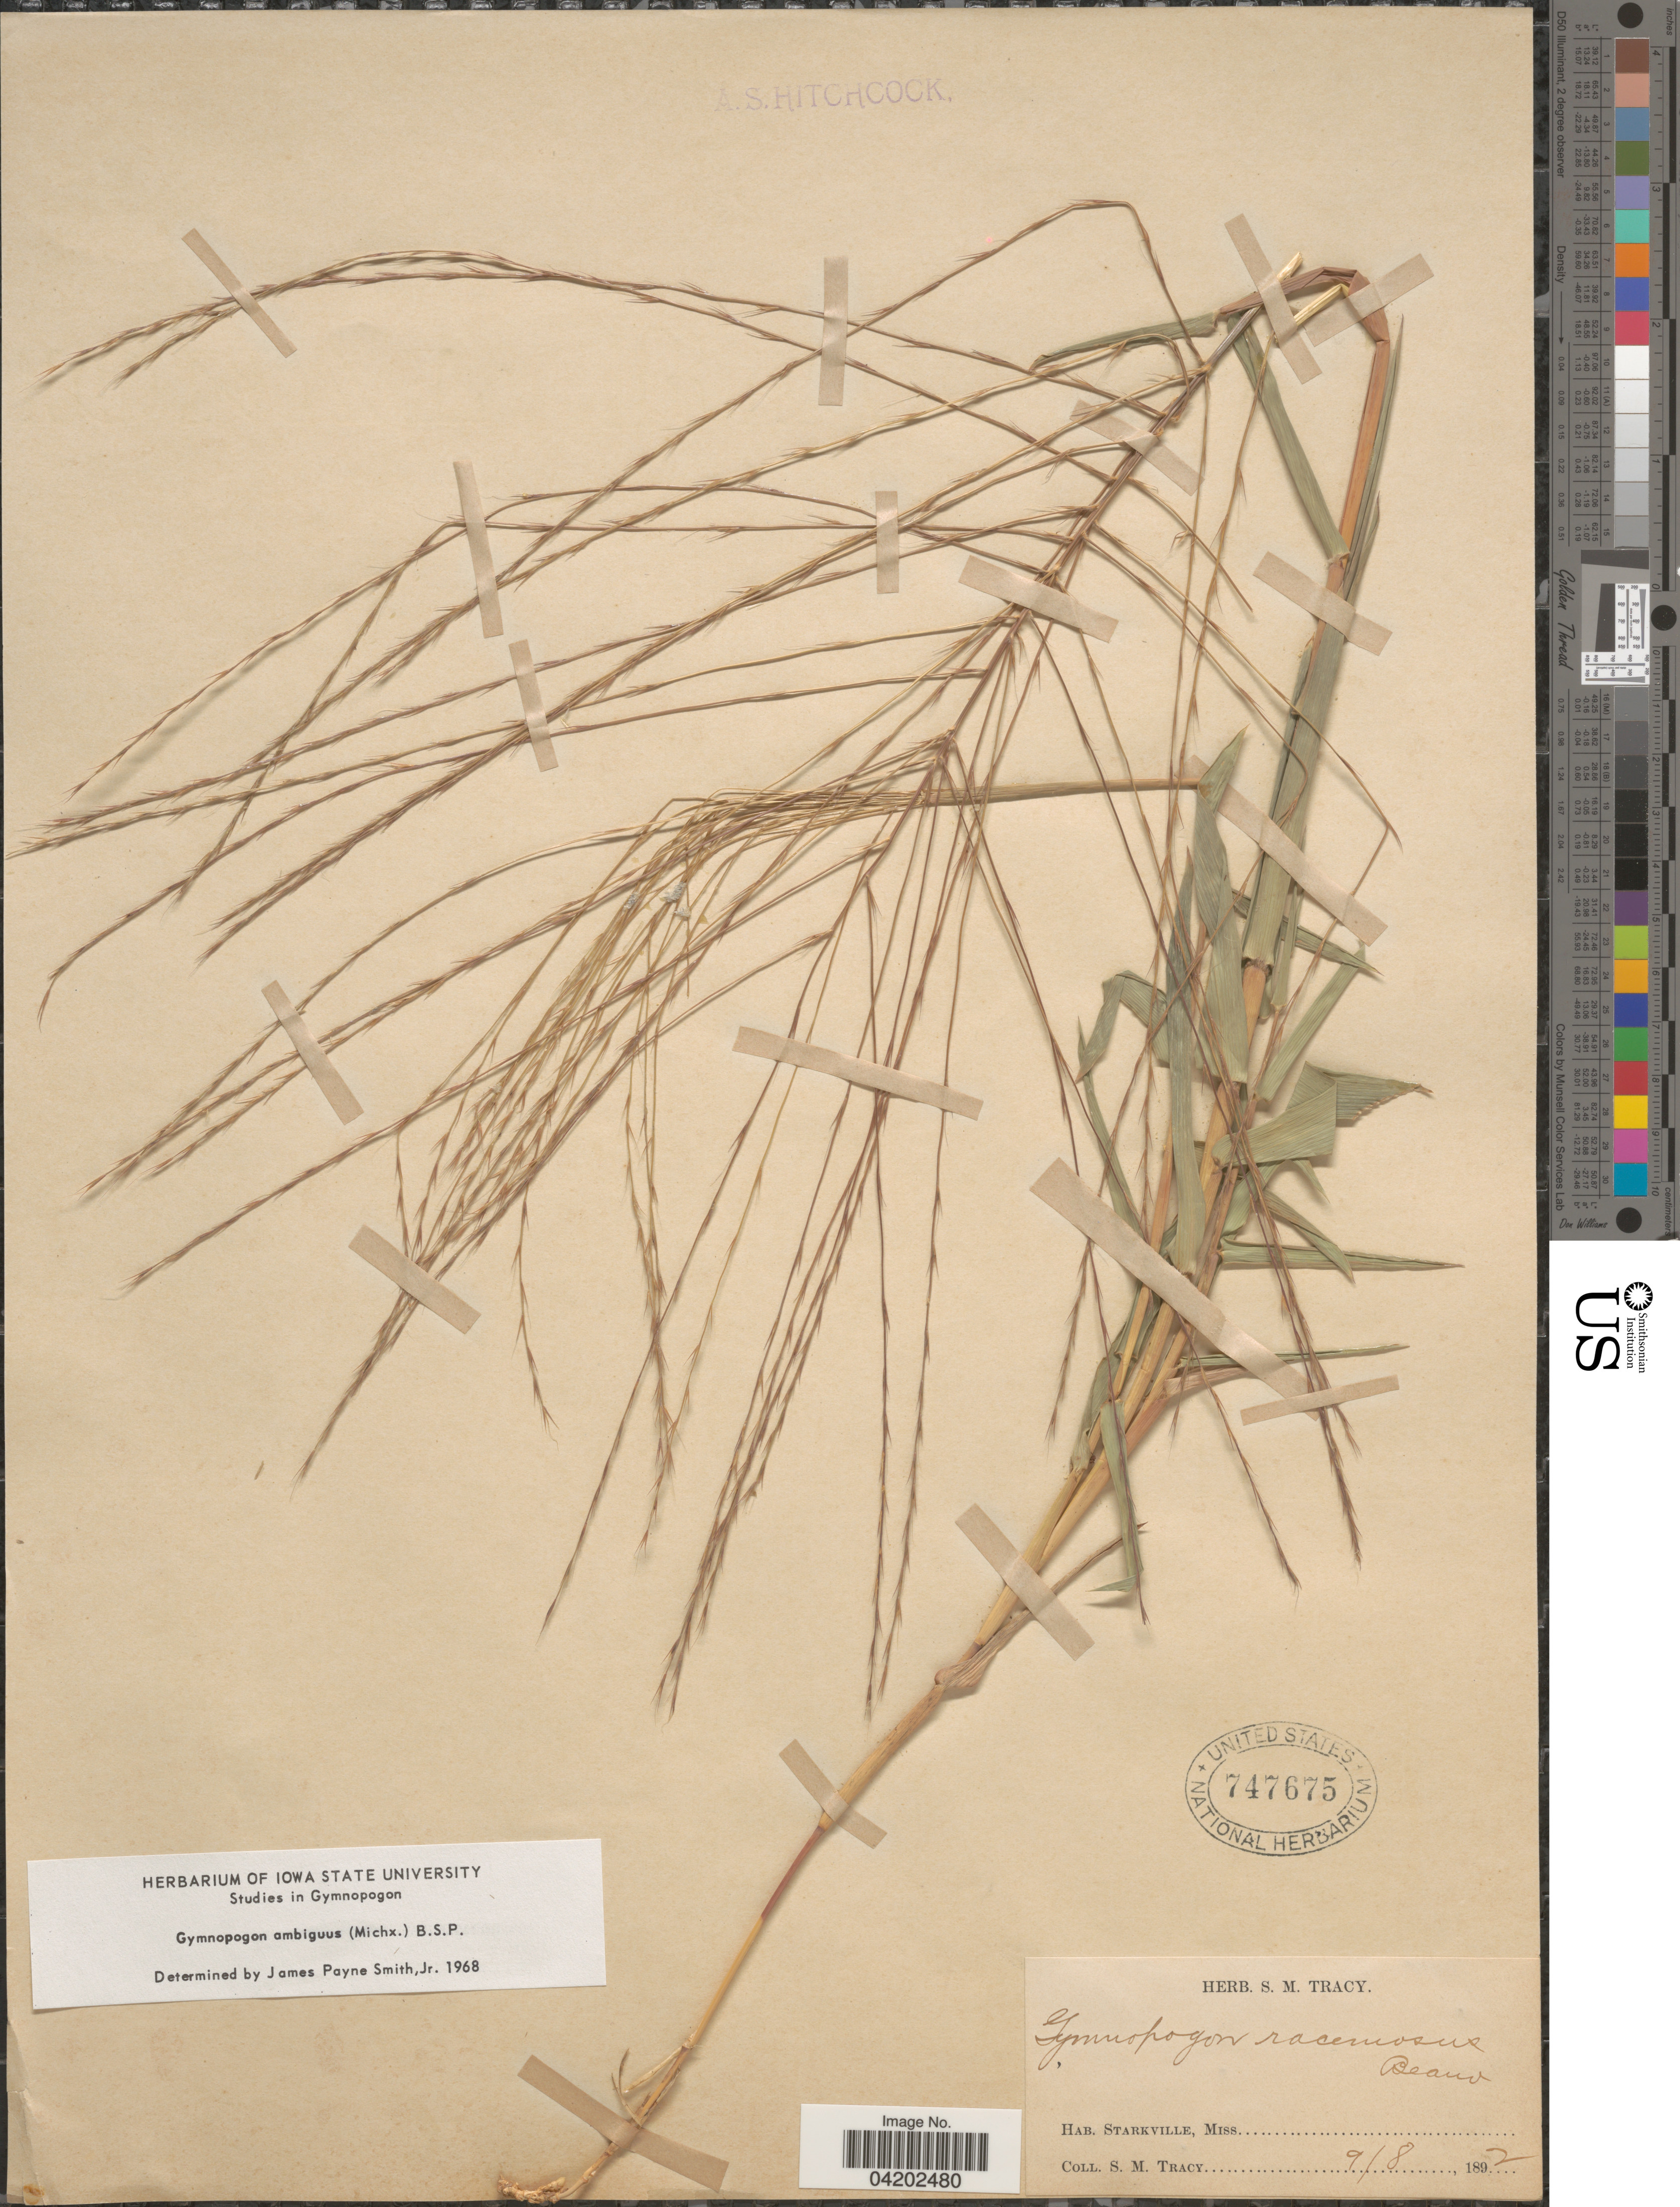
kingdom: Plantae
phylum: Tracheophyta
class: Liliopsida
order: Poales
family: Poaceae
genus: Gymnopogon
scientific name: Gymnopogon ambiguus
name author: (Michx.) Britton, Stearns & Poggenb.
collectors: S. M. Tracy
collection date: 1892-09-08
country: United States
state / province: Mississippi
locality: Starkville.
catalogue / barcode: US 747675